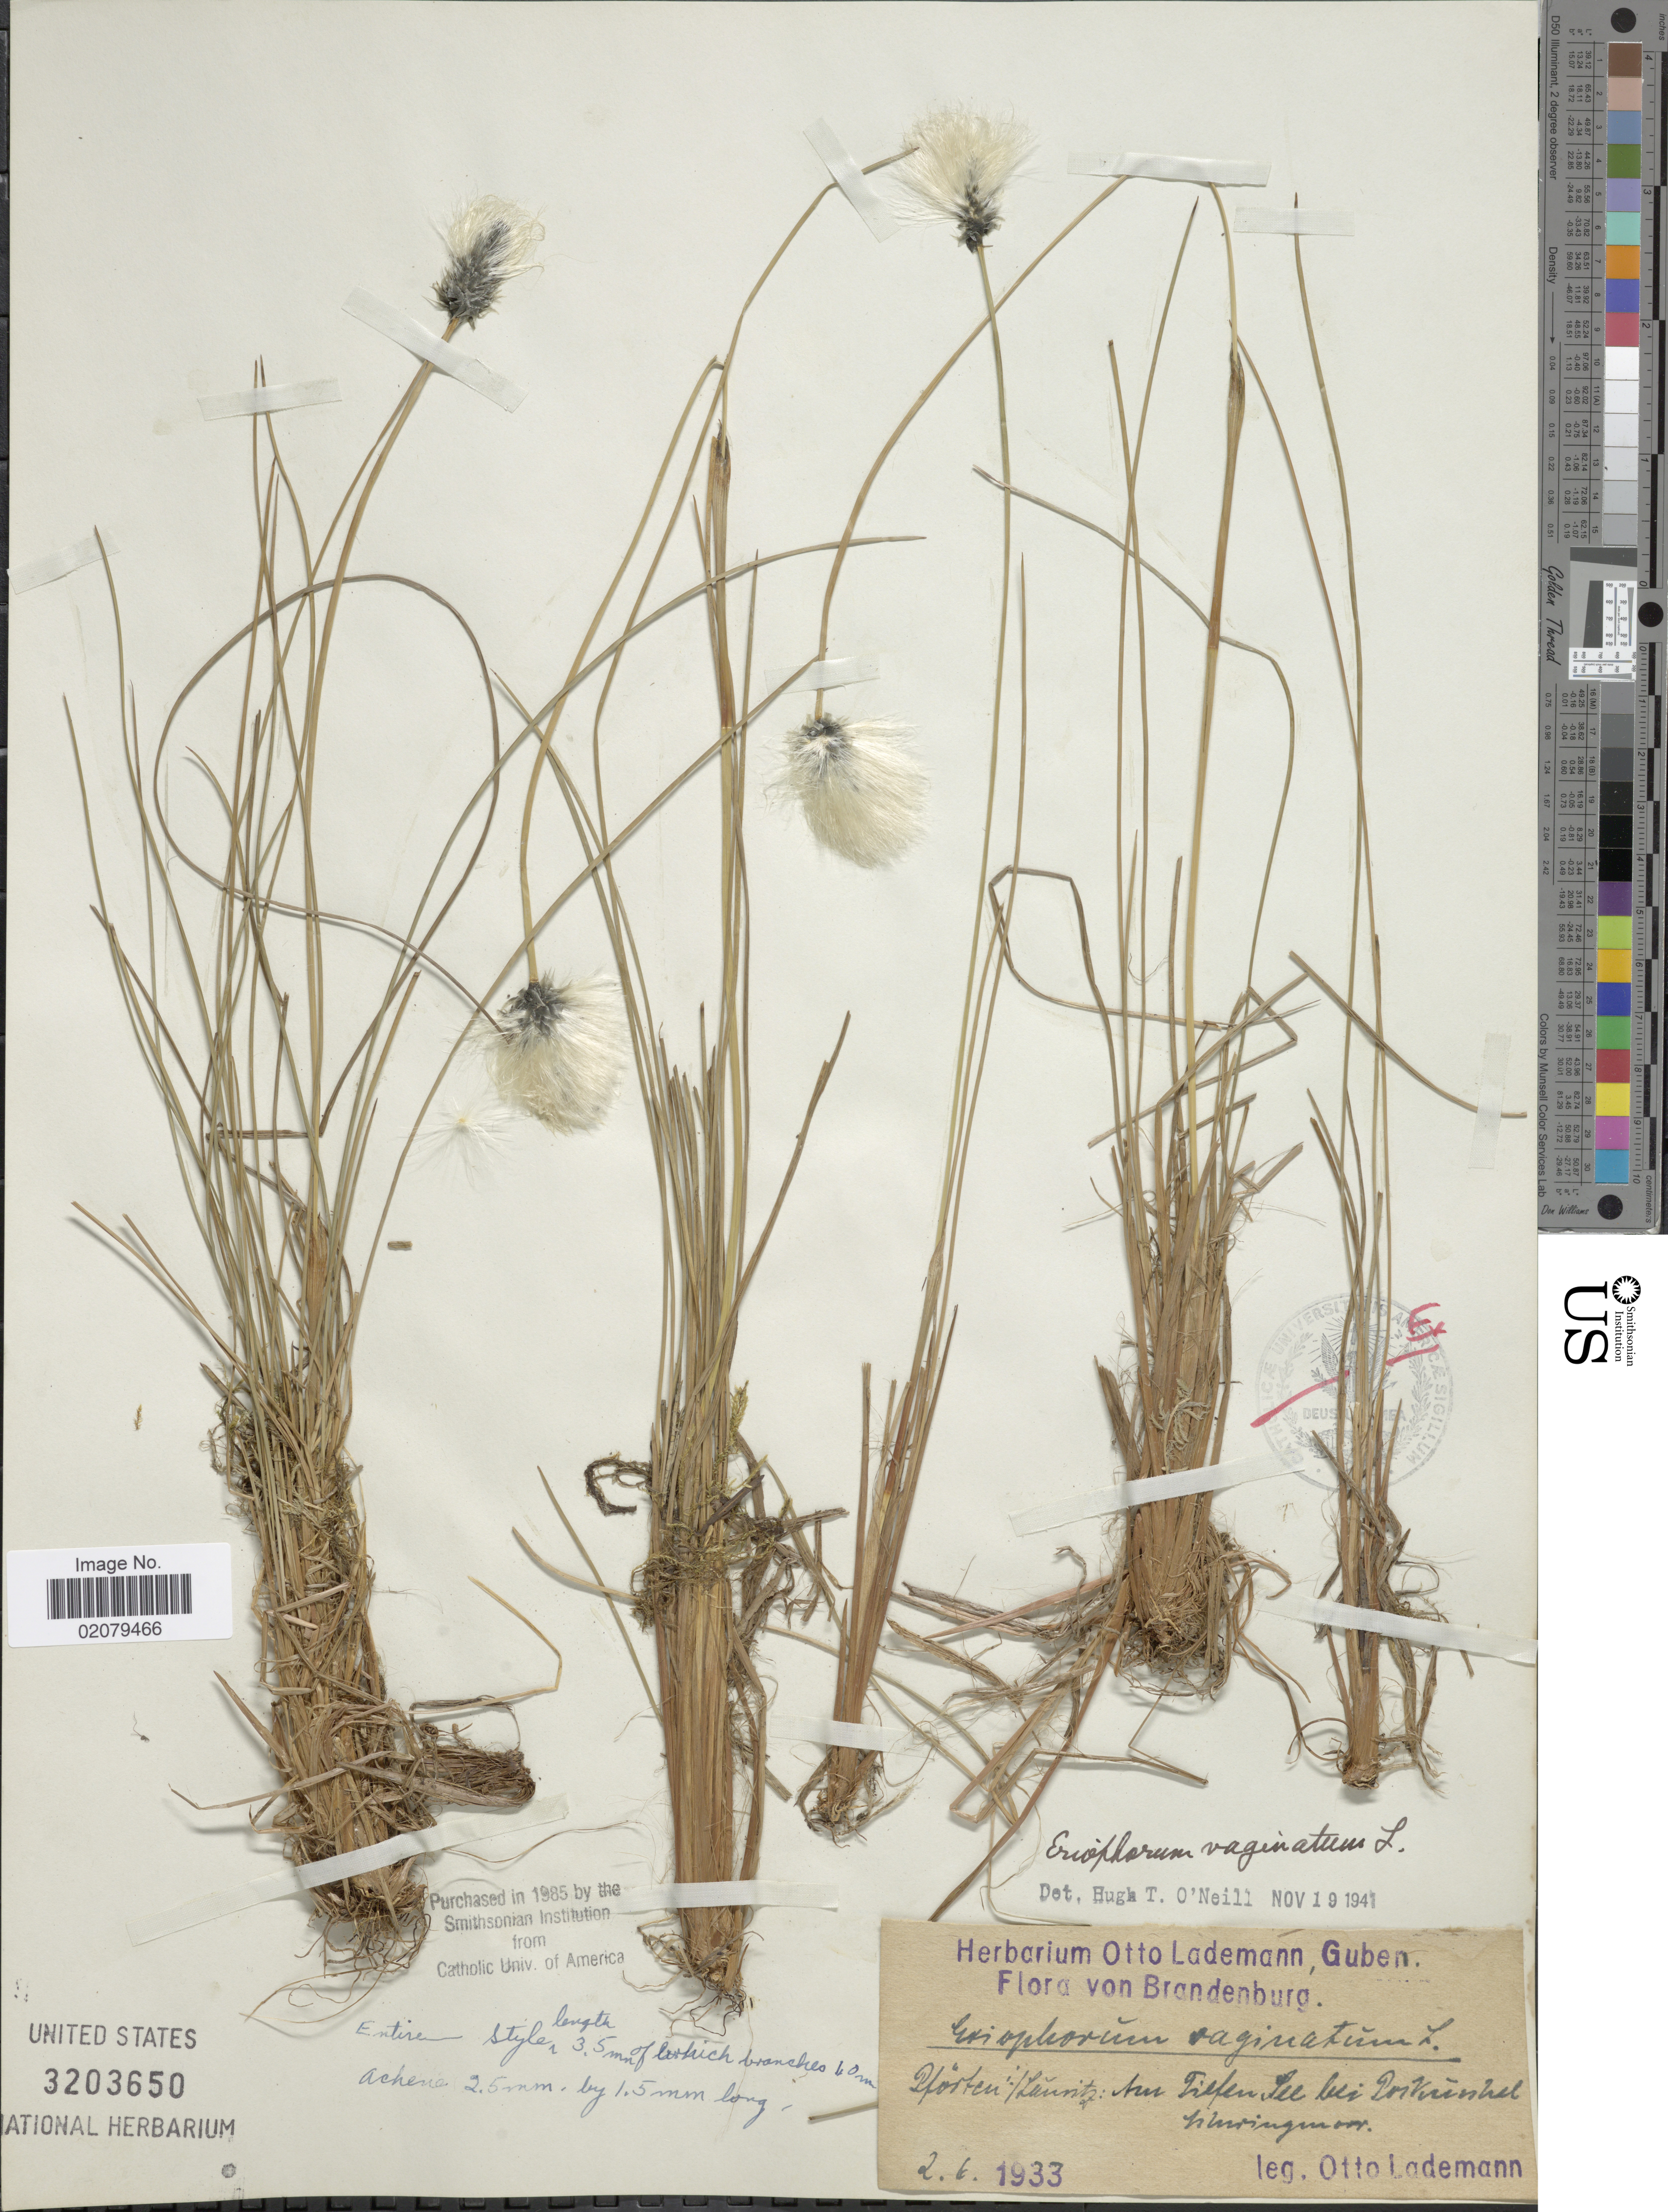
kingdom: Plantae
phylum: Tracheophyta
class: Liliopsida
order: Poales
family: Cyperaceae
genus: Eriophorum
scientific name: Eriophorum vaginatum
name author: L.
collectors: O. Lademann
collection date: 1933-06-02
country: Germany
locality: Von Brandenburg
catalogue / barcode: US 3203650